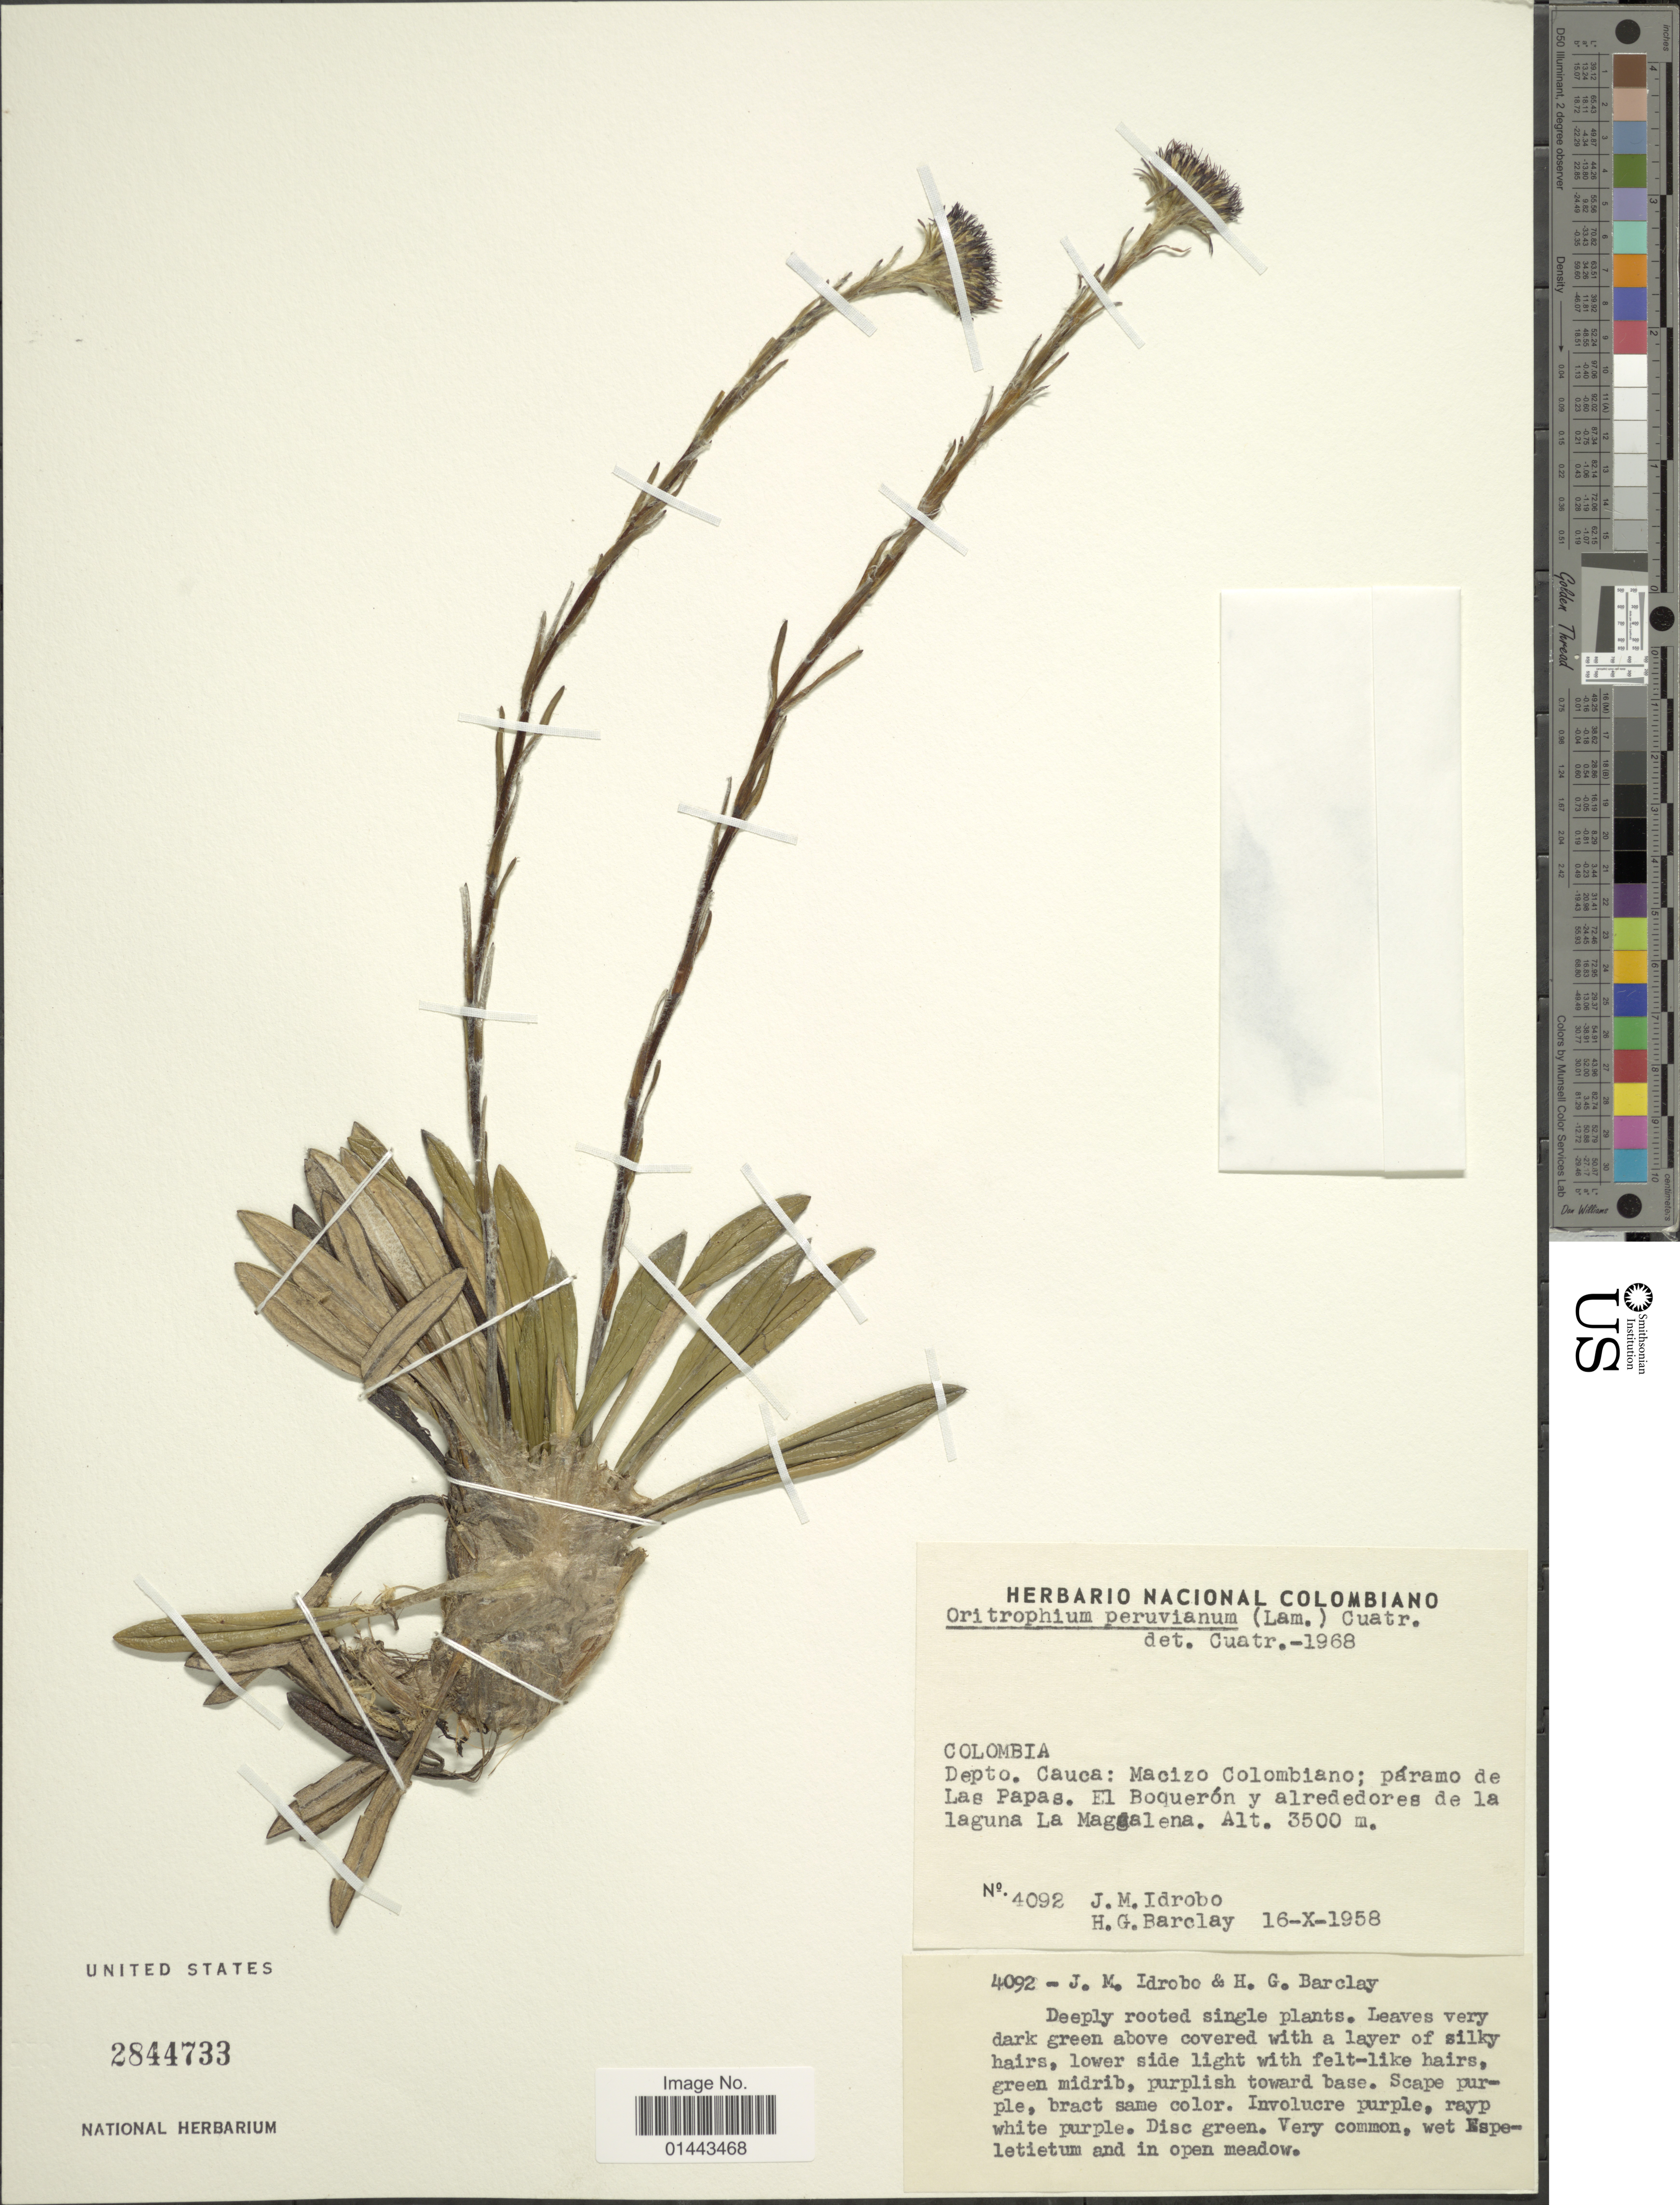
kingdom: Plantae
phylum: Tracheophyta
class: Magnoliopsida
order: Asterales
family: Asteraceae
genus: Oritrophium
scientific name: Oritrophium peruvianum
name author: (Lam.) Cuatrec.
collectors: J. M. Idrobo & H. G. Barclay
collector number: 4092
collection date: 1958-10-16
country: Colombia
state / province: Cauca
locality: Macizo Colombiano; paramo de Las Papas, El Boqueron y alrededores de la laguna La Magdalena.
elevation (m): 3500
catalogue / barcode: US 2844733